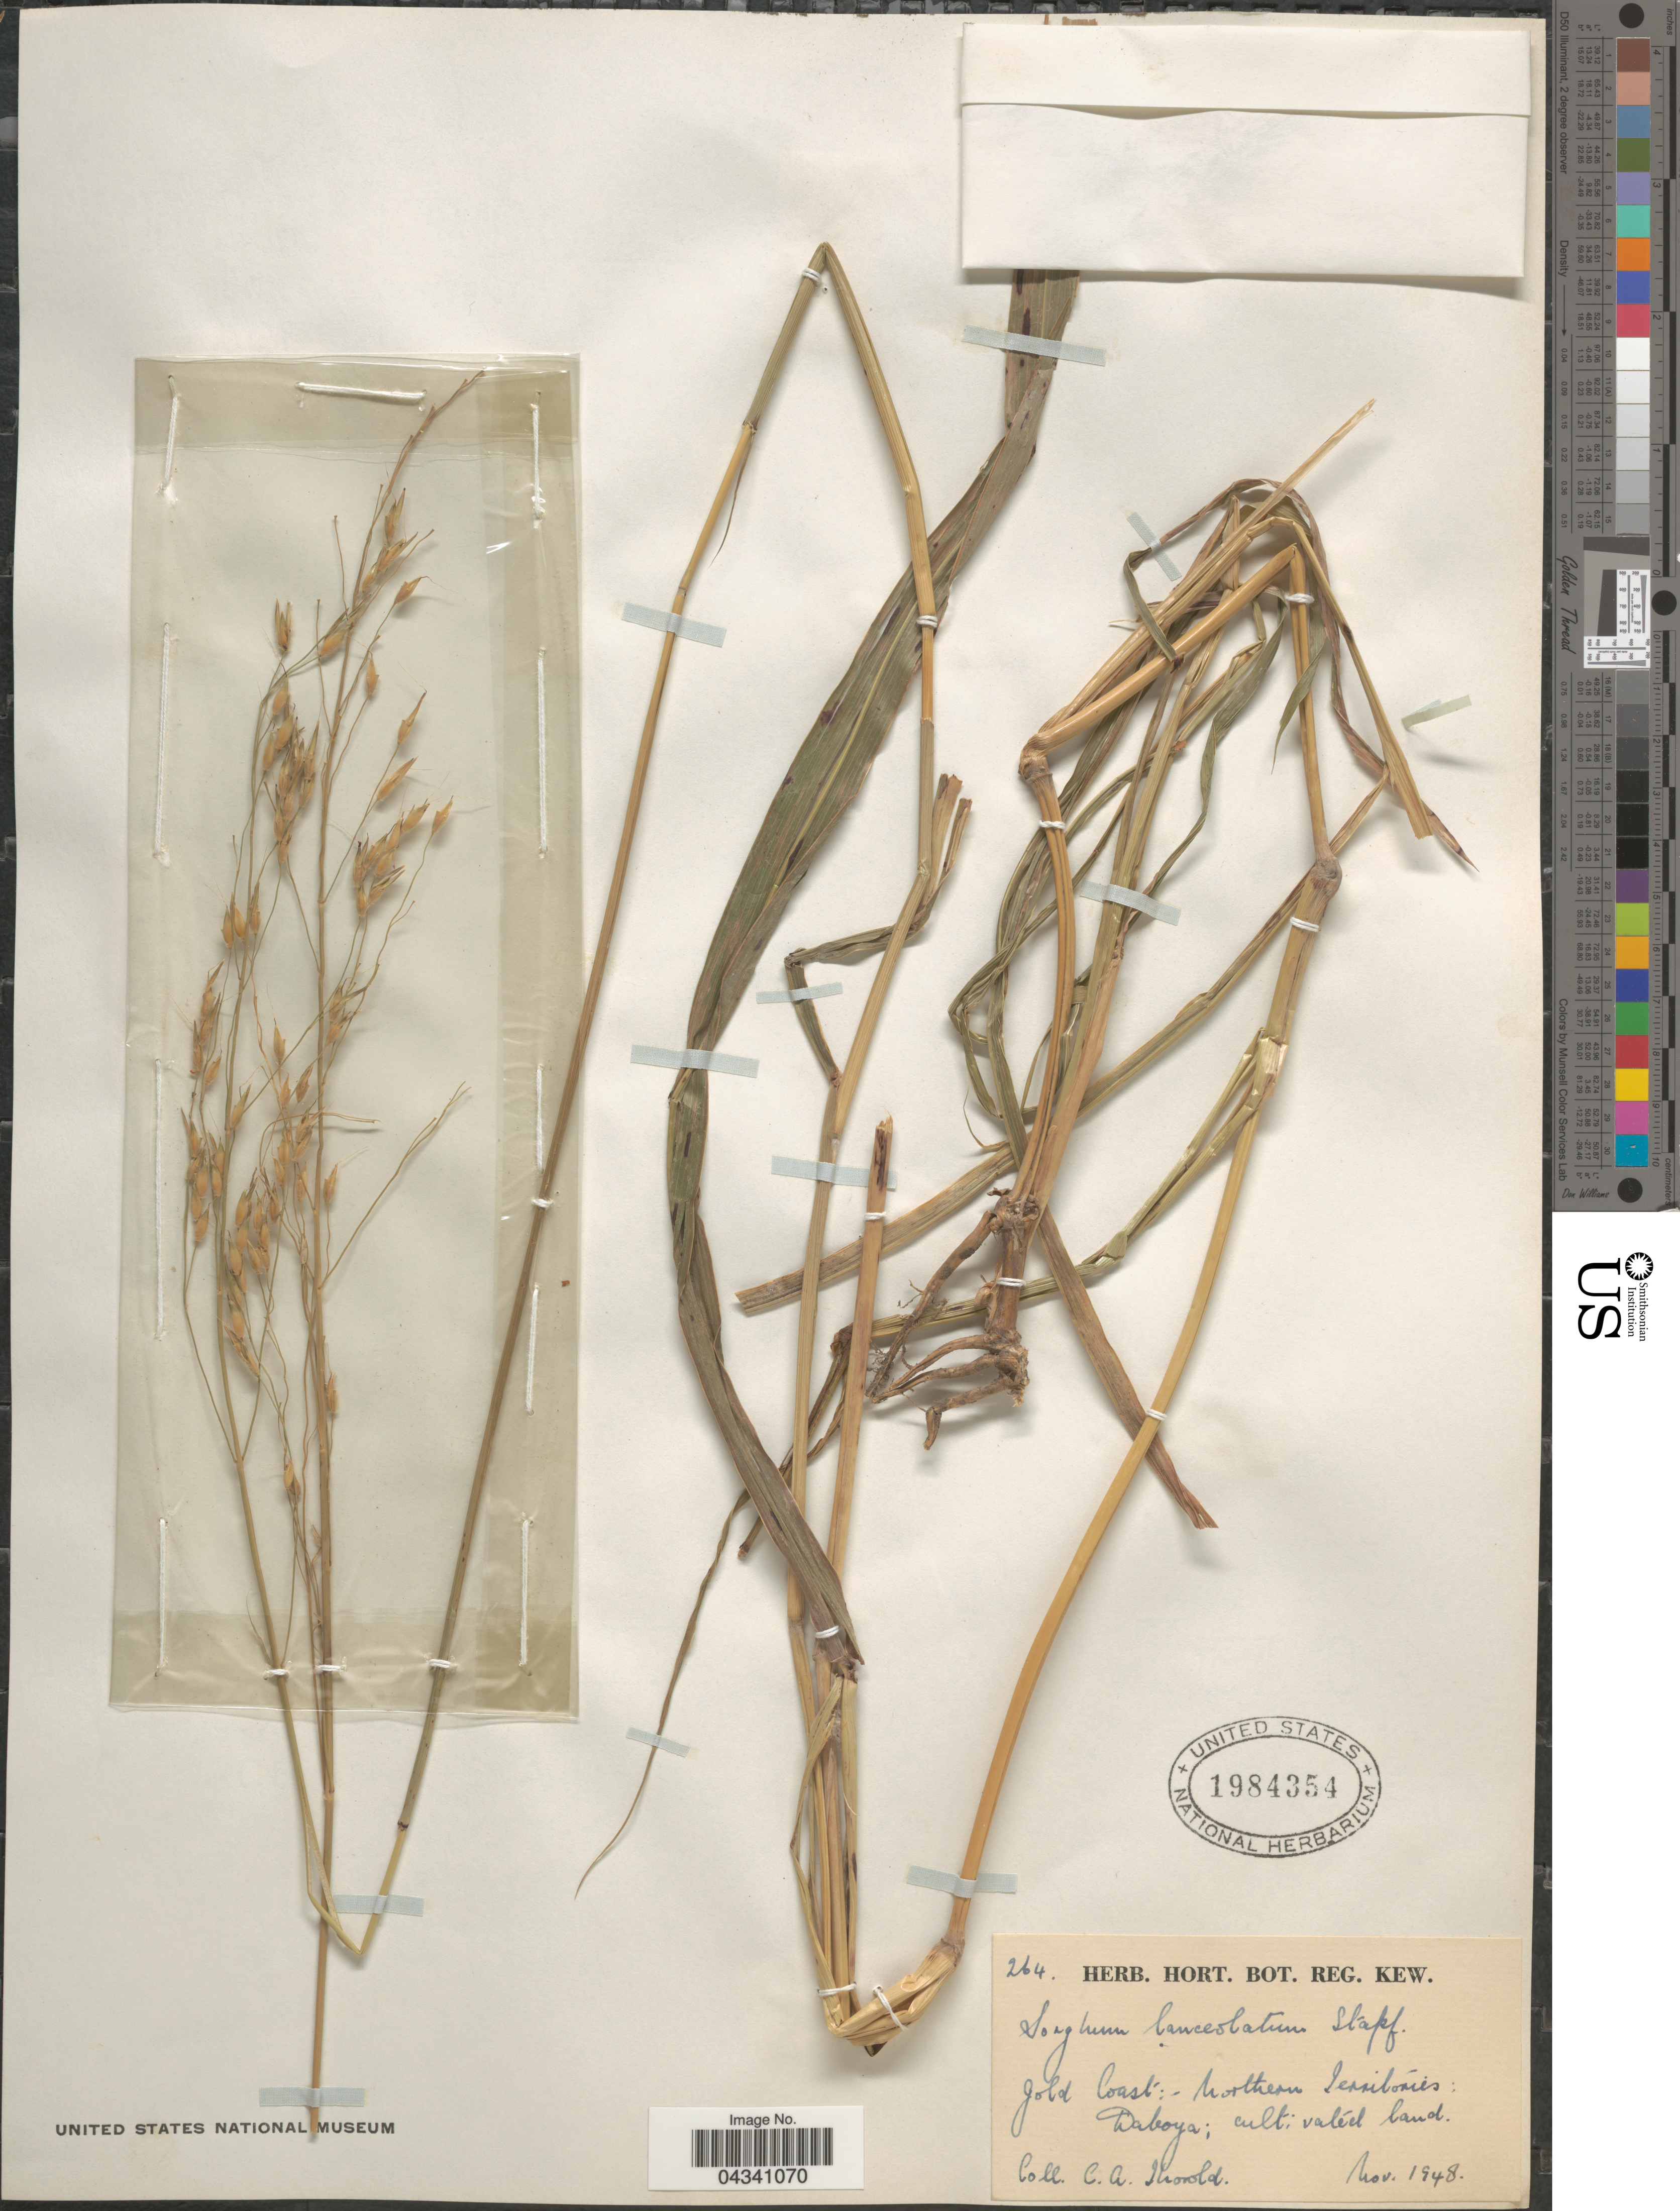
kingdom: Plantae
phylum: Tracheophyta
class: Liliopsida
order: Poales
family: Poaceae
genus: Sorghum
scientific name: Sorghum arundinaceum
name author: (Desv.) Stapf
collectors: C. Thorold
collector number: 264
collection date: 1948-11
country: Ghana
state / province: Northern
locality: Gold Coast: Northern Territories: Daboya; cultivated land.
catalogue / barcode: US 1984354